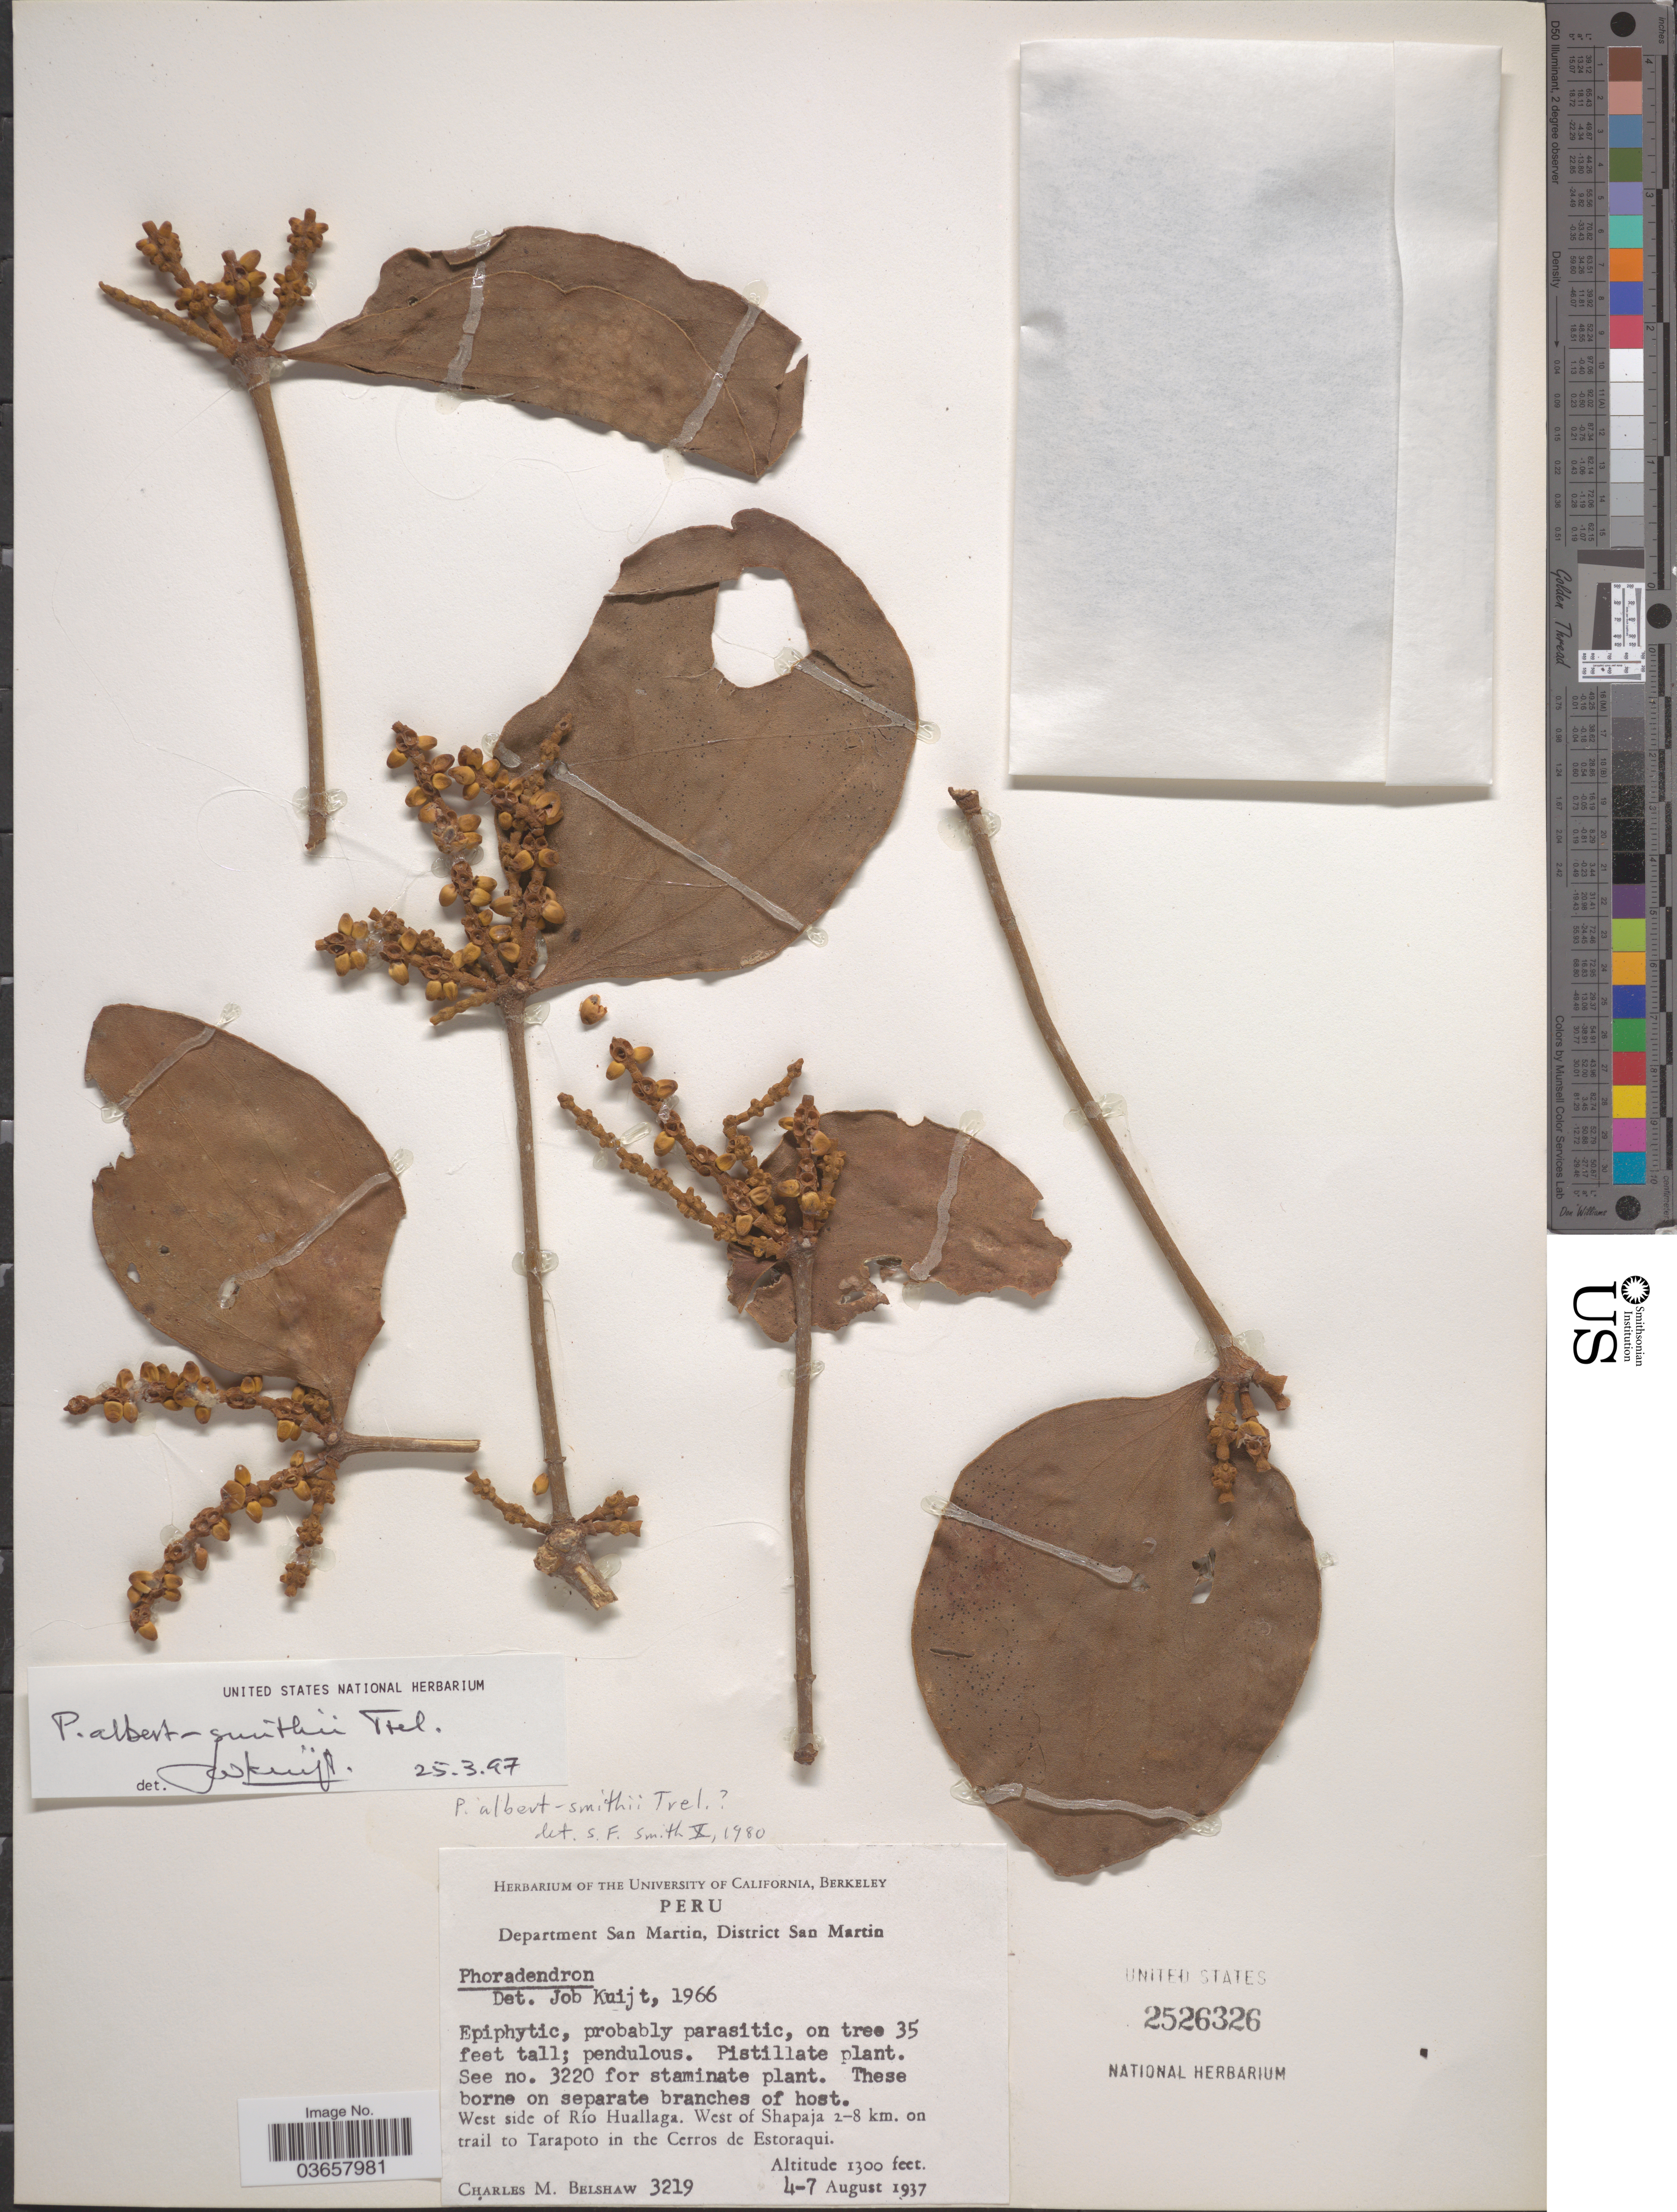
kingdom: Plantae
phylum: Tracheophyta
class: Magnoliopsida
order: Santalales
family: Viscaceae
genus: Phoradendron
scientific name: Phoradendron albert-smithii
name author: Trel. in J.F. Macbr.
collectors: C. Shaw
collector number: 3219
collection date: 1937-08-04/1937-08-07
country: Peru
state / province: San Martín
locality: Department San Martin, District San Martin. West side of Río Huallaga. West of Shapaja 2-8 km. on trail to Tarapoto in the Cerros de Estoraqui.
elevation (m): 396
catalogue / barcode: US 2526326